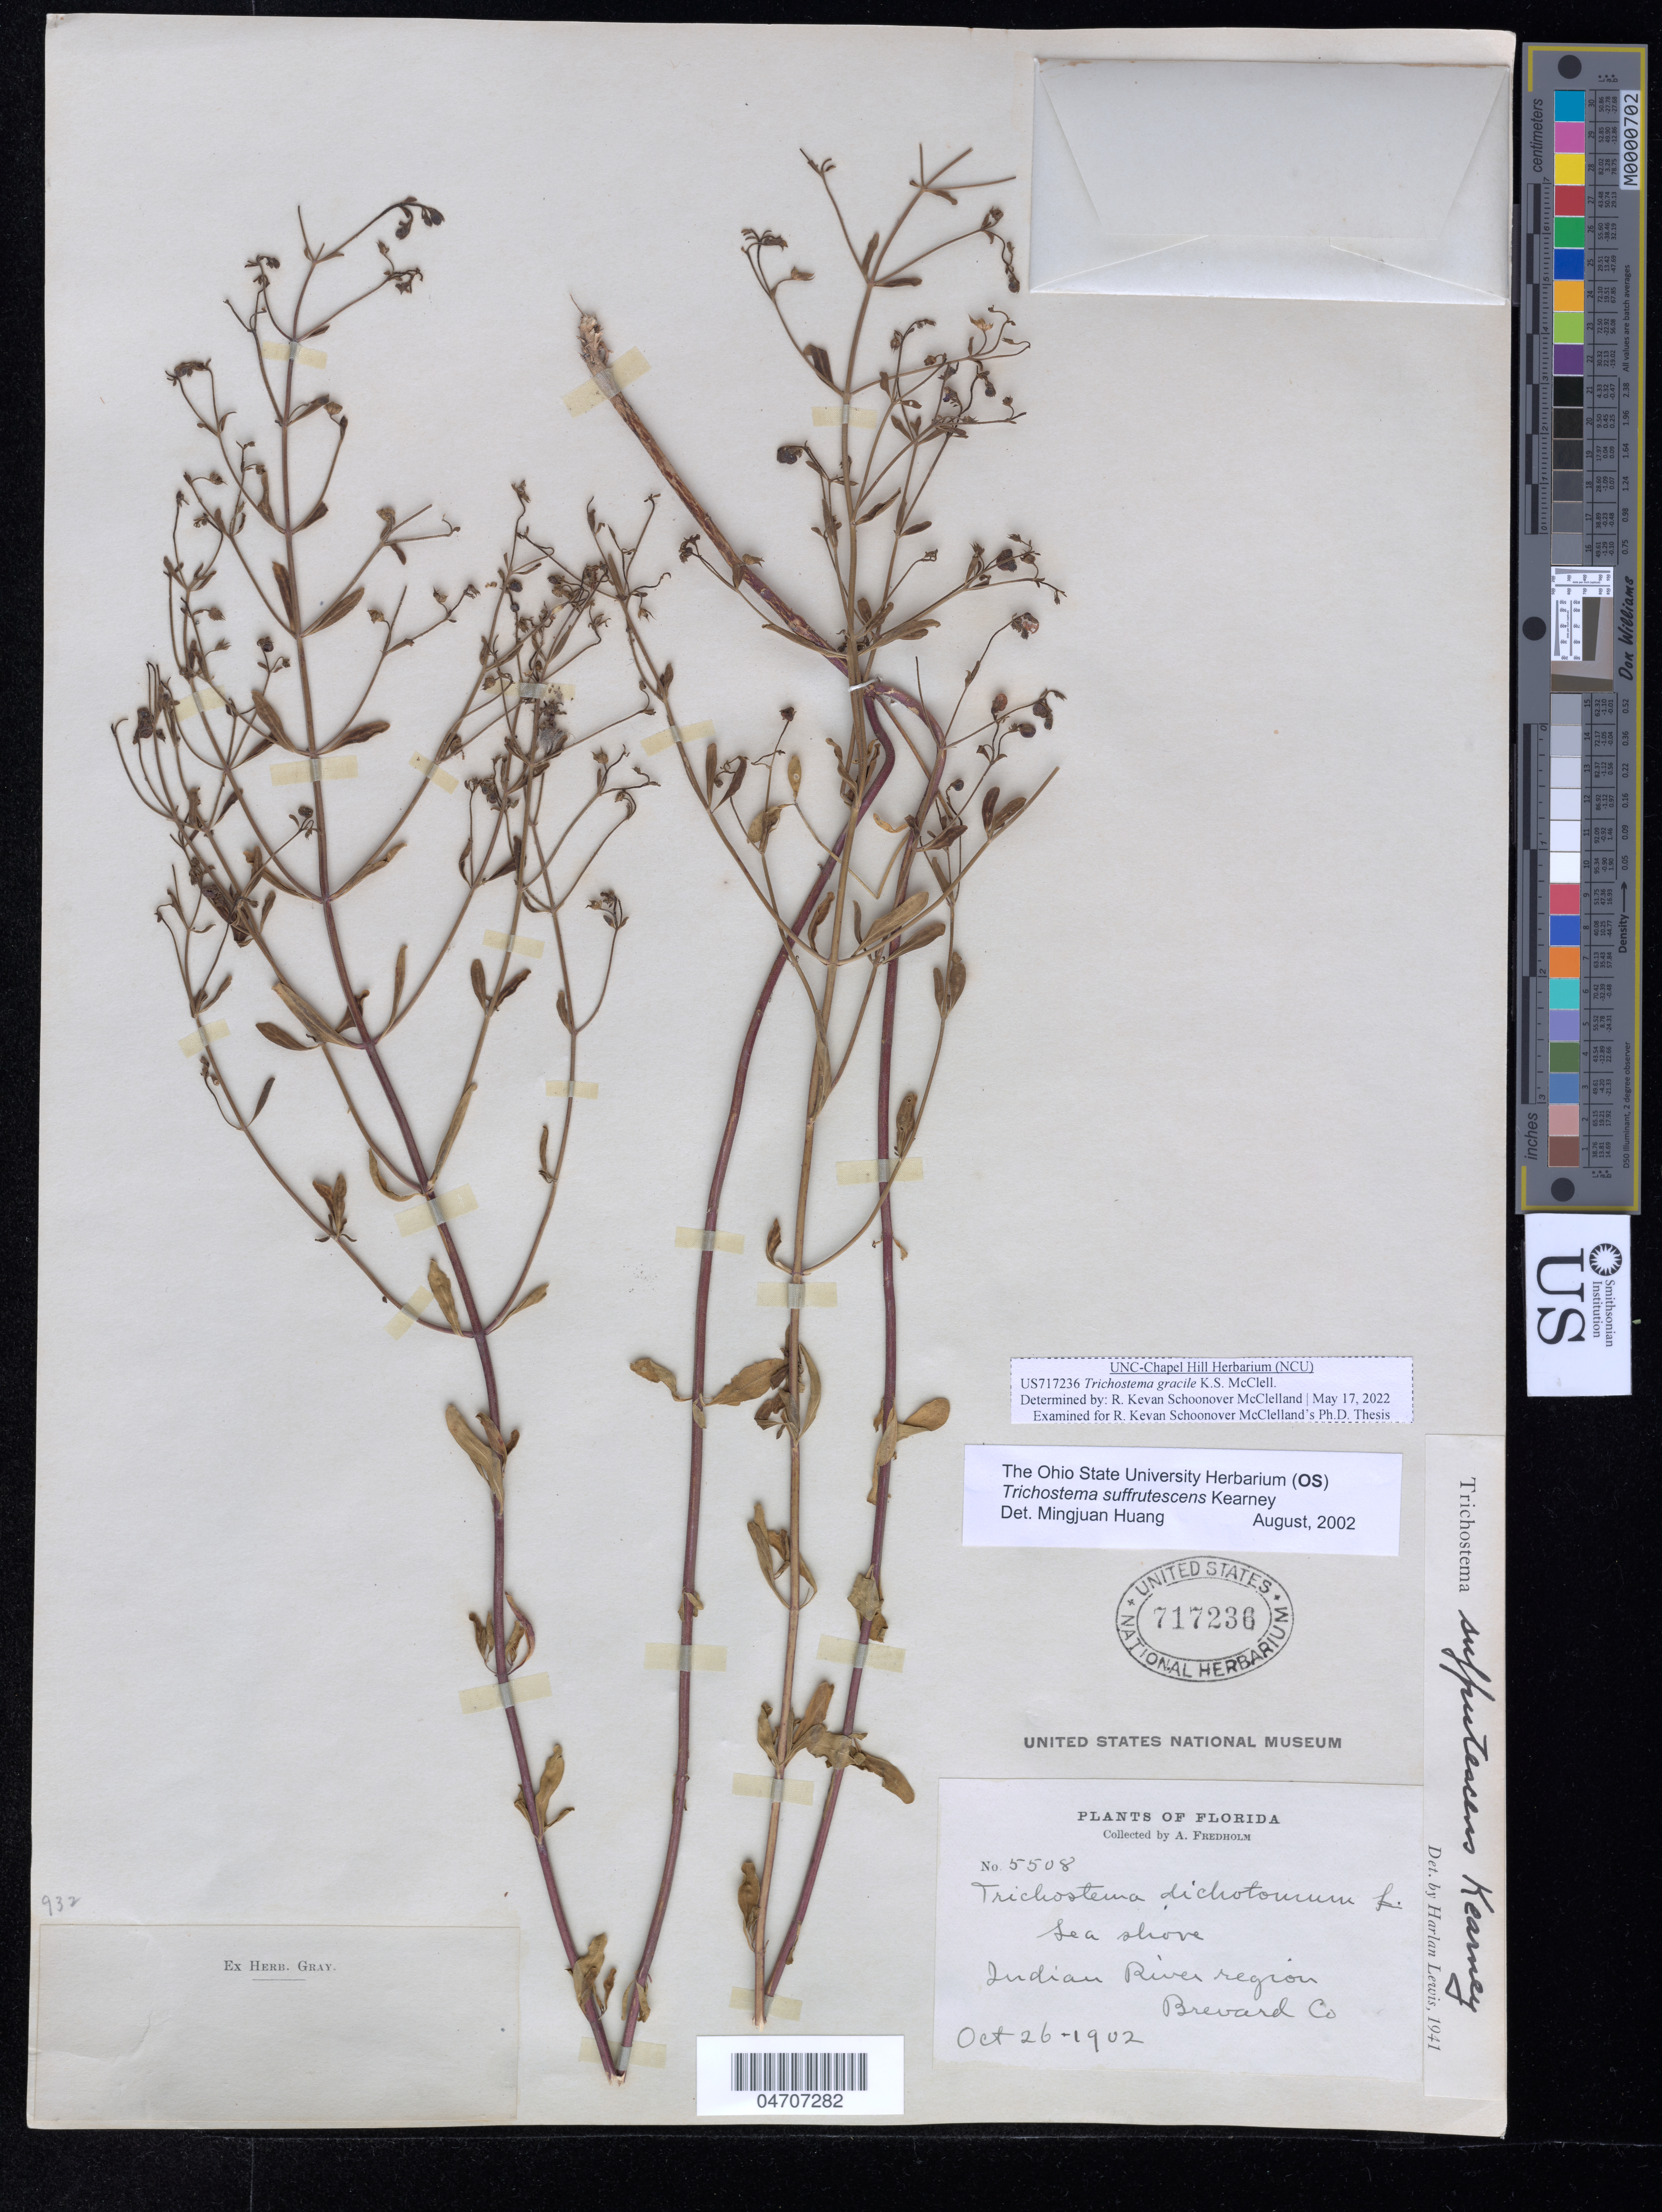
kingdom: Plantae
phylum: Tracheophyta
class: Magnoliopsida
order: Lamiales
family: Lamiaceae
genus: Trichostema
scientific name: Trichostema gracile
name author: K. S. McClell.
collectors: A. Fredholm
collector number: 5508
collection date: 1902-10-26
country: United States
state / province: Florida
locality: Sea shore. Indian River region Brevard Co.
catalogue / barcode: US 717236